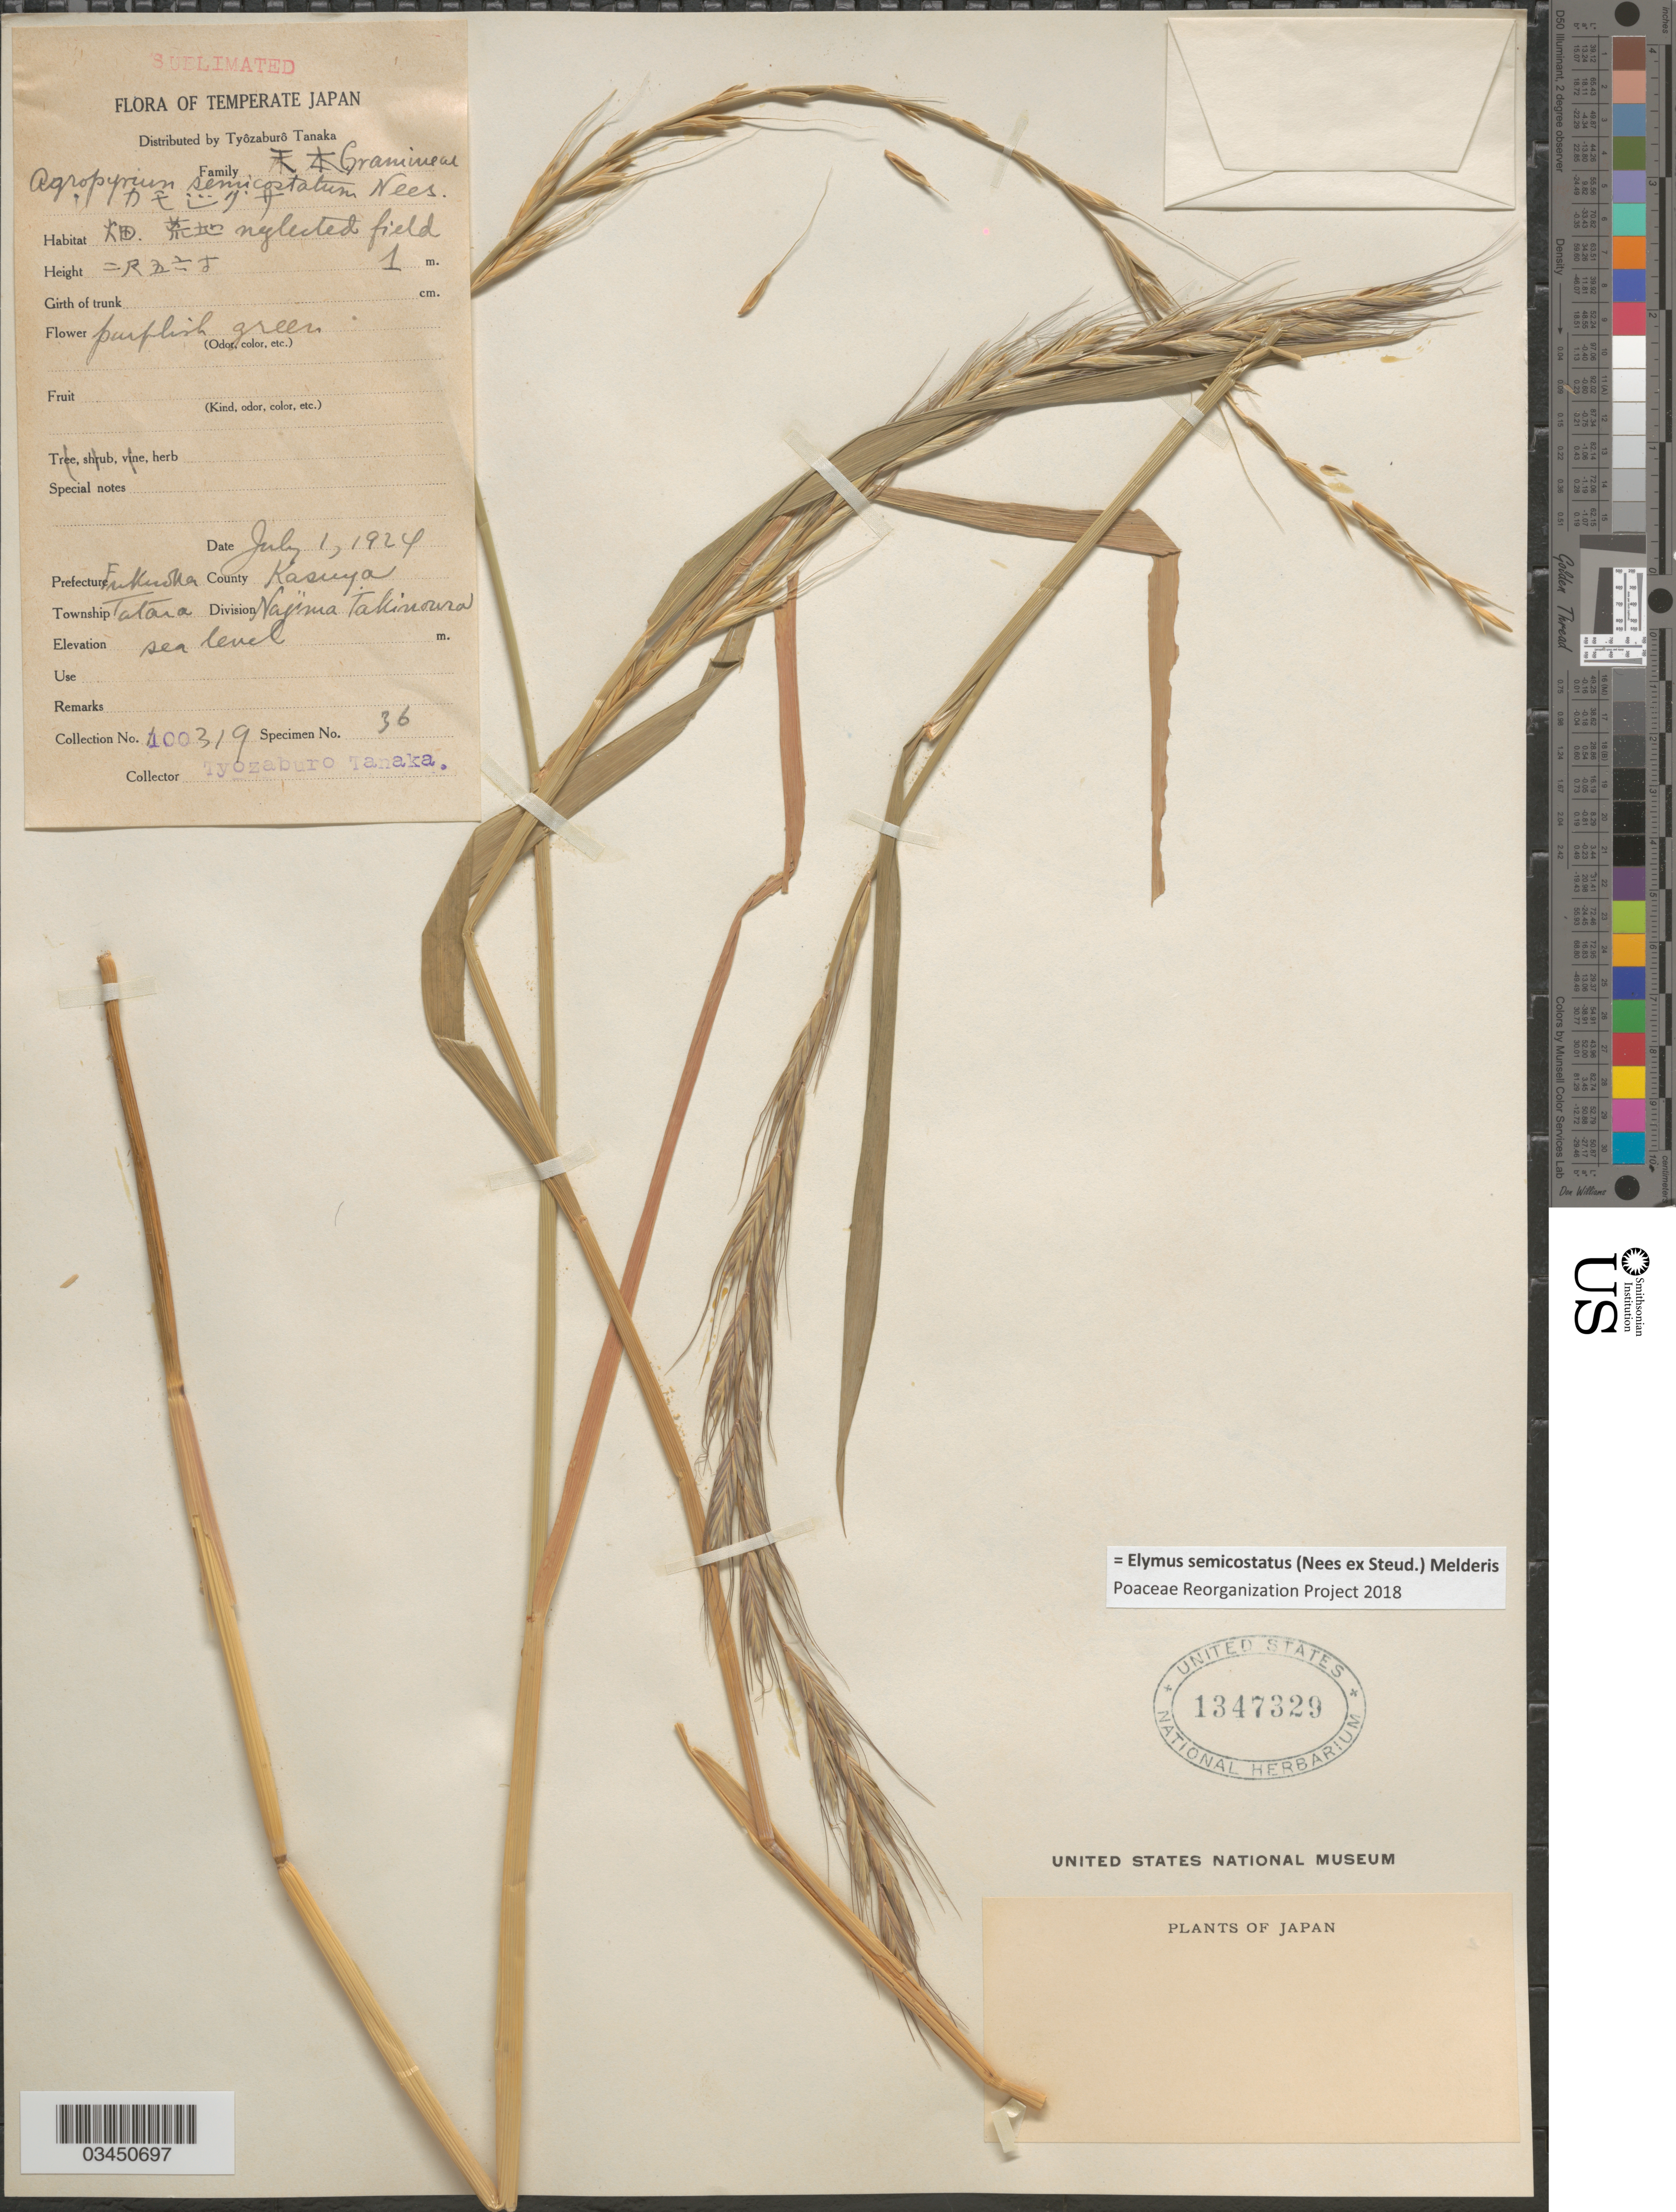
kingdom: Plantae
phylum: Tracheophyta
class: Liliopsida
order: Poales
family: Poaceae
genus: Elymus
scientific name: Elymus semicostatus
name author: (Nees ex Steud.) Melderis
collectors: T. Tanaka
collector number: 100319/36?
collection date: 1924-07-01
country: Japan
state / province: Hukuoka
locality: Temperate Japan. Prefecture Fukuoka. County Kasuya. Township Tatara Division Najima Takinoura.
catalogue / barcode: US 1347329